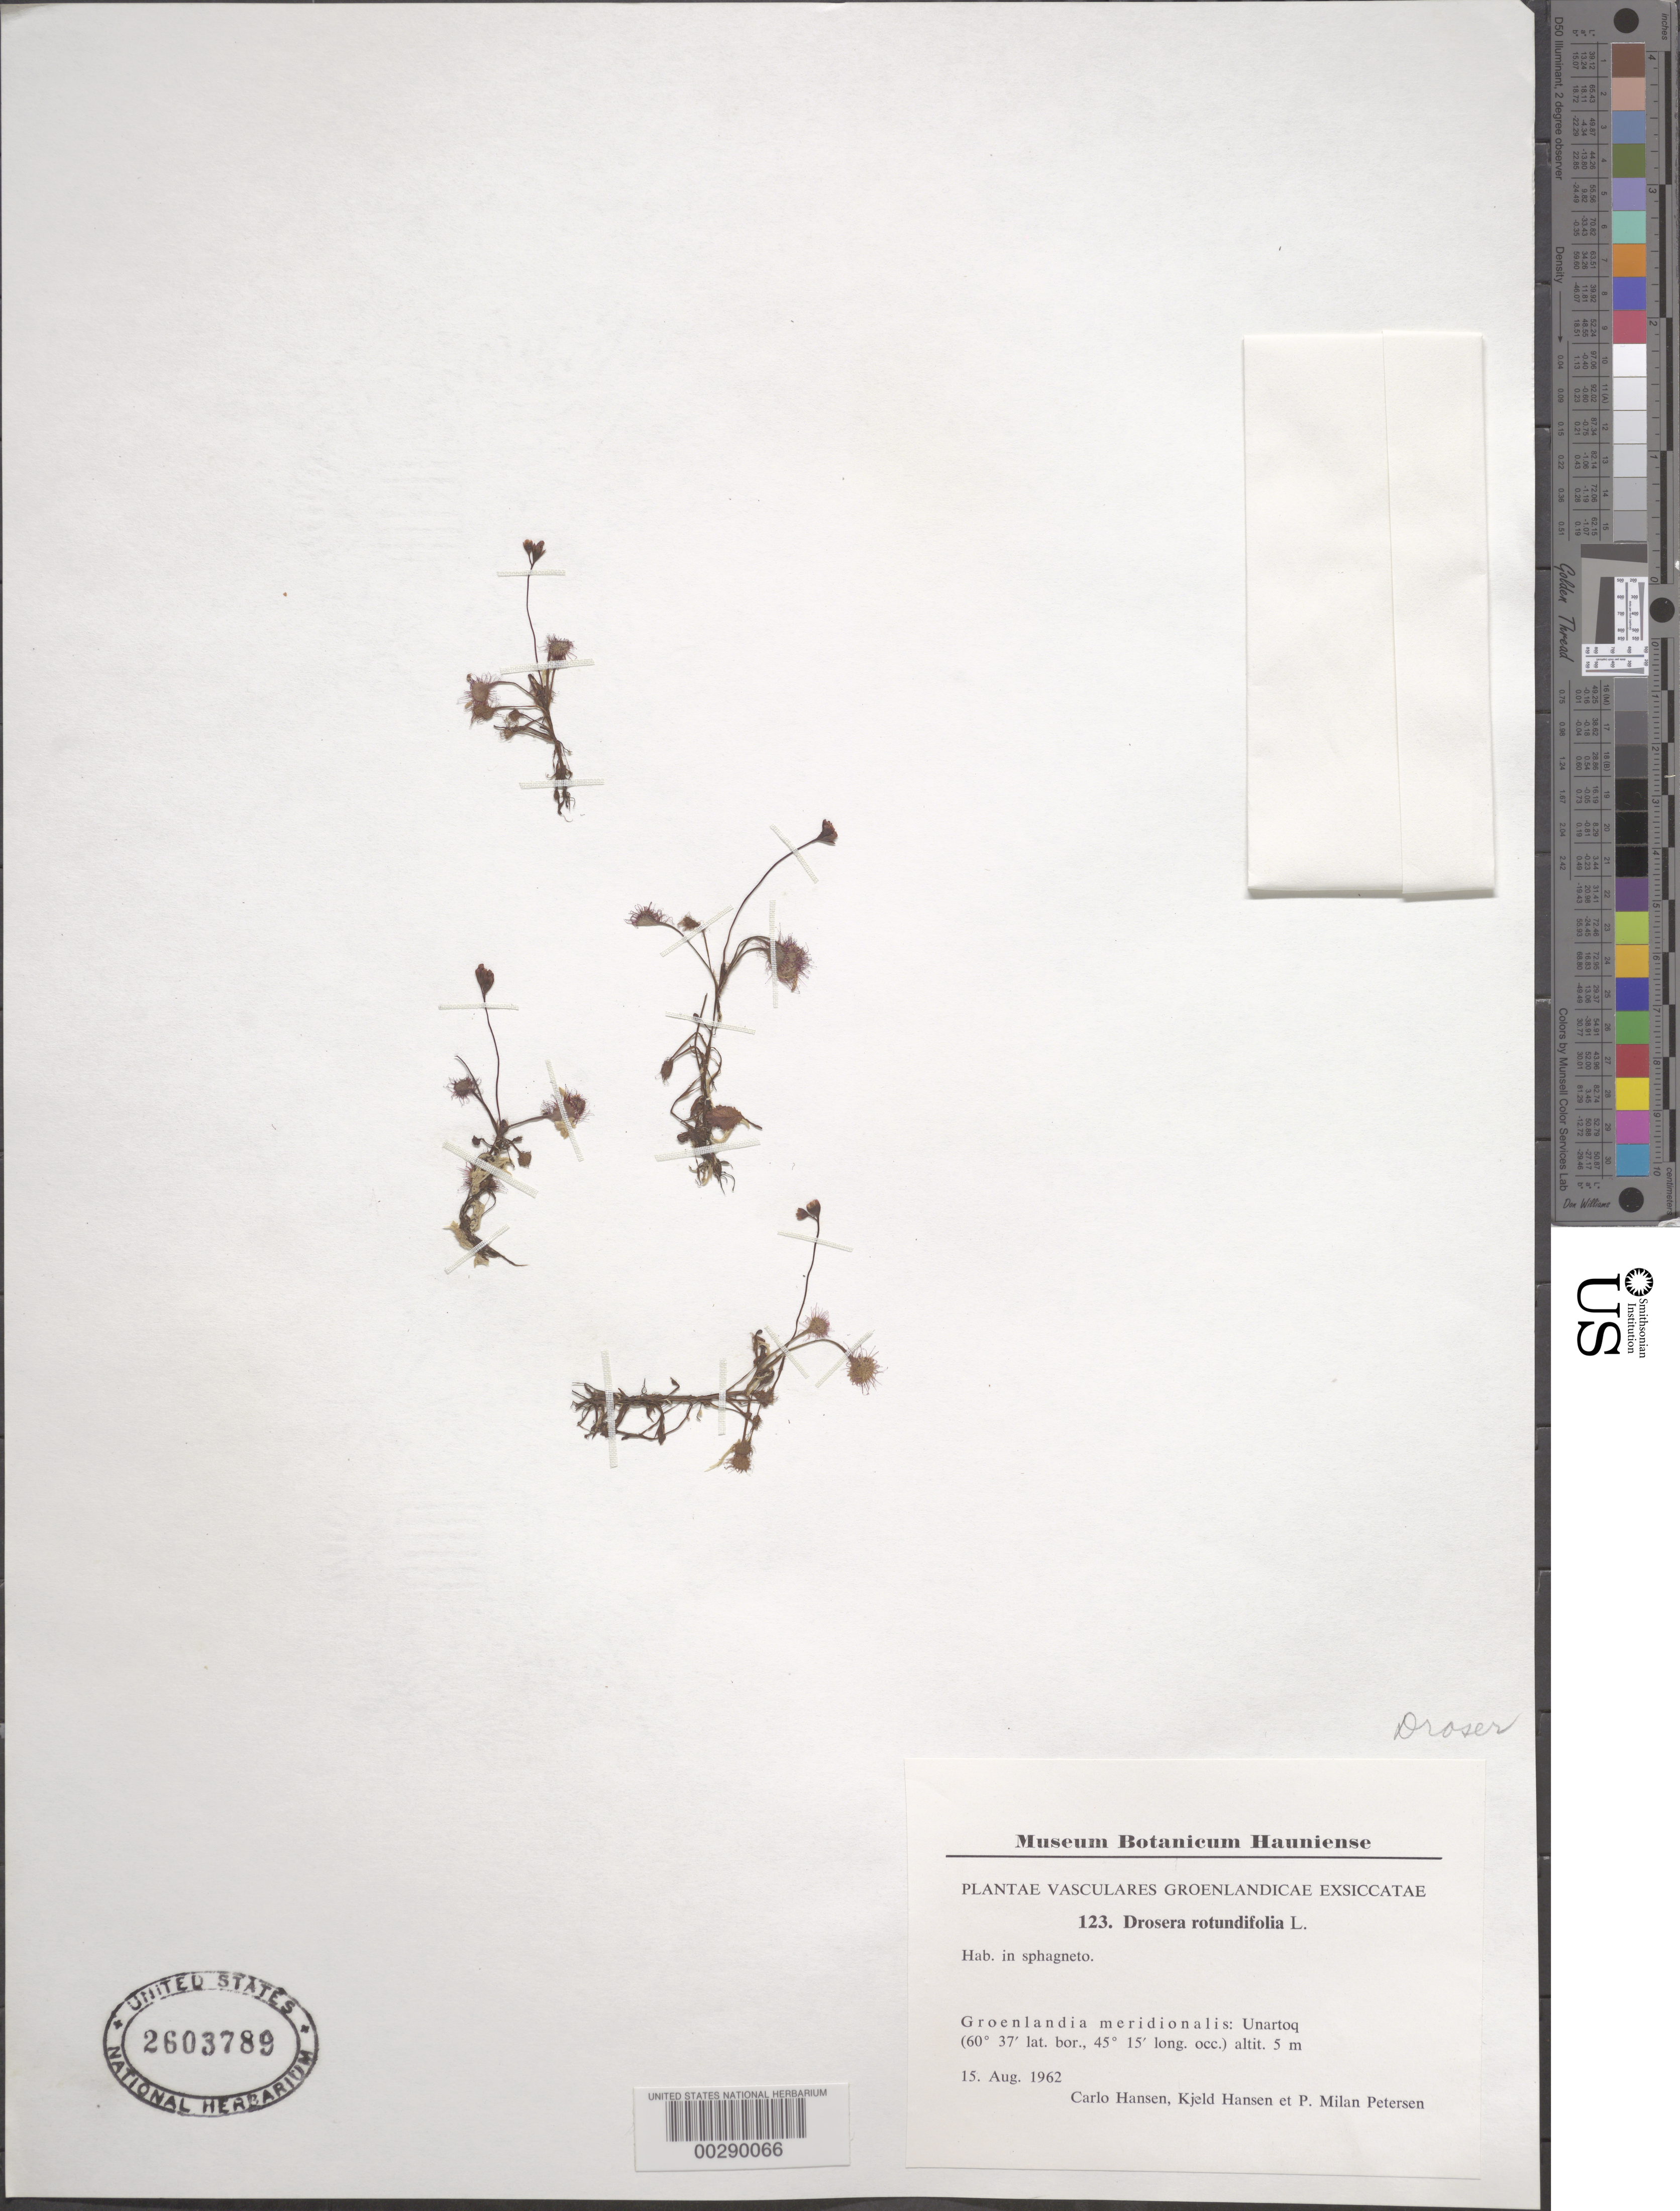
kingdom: Plantae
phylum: Tracheophyta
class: Magnoliopsida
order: Caryophyllales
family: Droseraceae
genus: Drosera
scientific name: Drosera rotundifolia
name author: L.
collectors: C. Hansen, K. Hansen & P. Petersen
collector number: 123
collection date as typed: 15 Aug 1962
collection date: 1962-08-15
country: Greenland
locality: Unartoq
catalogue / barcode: US 2603789